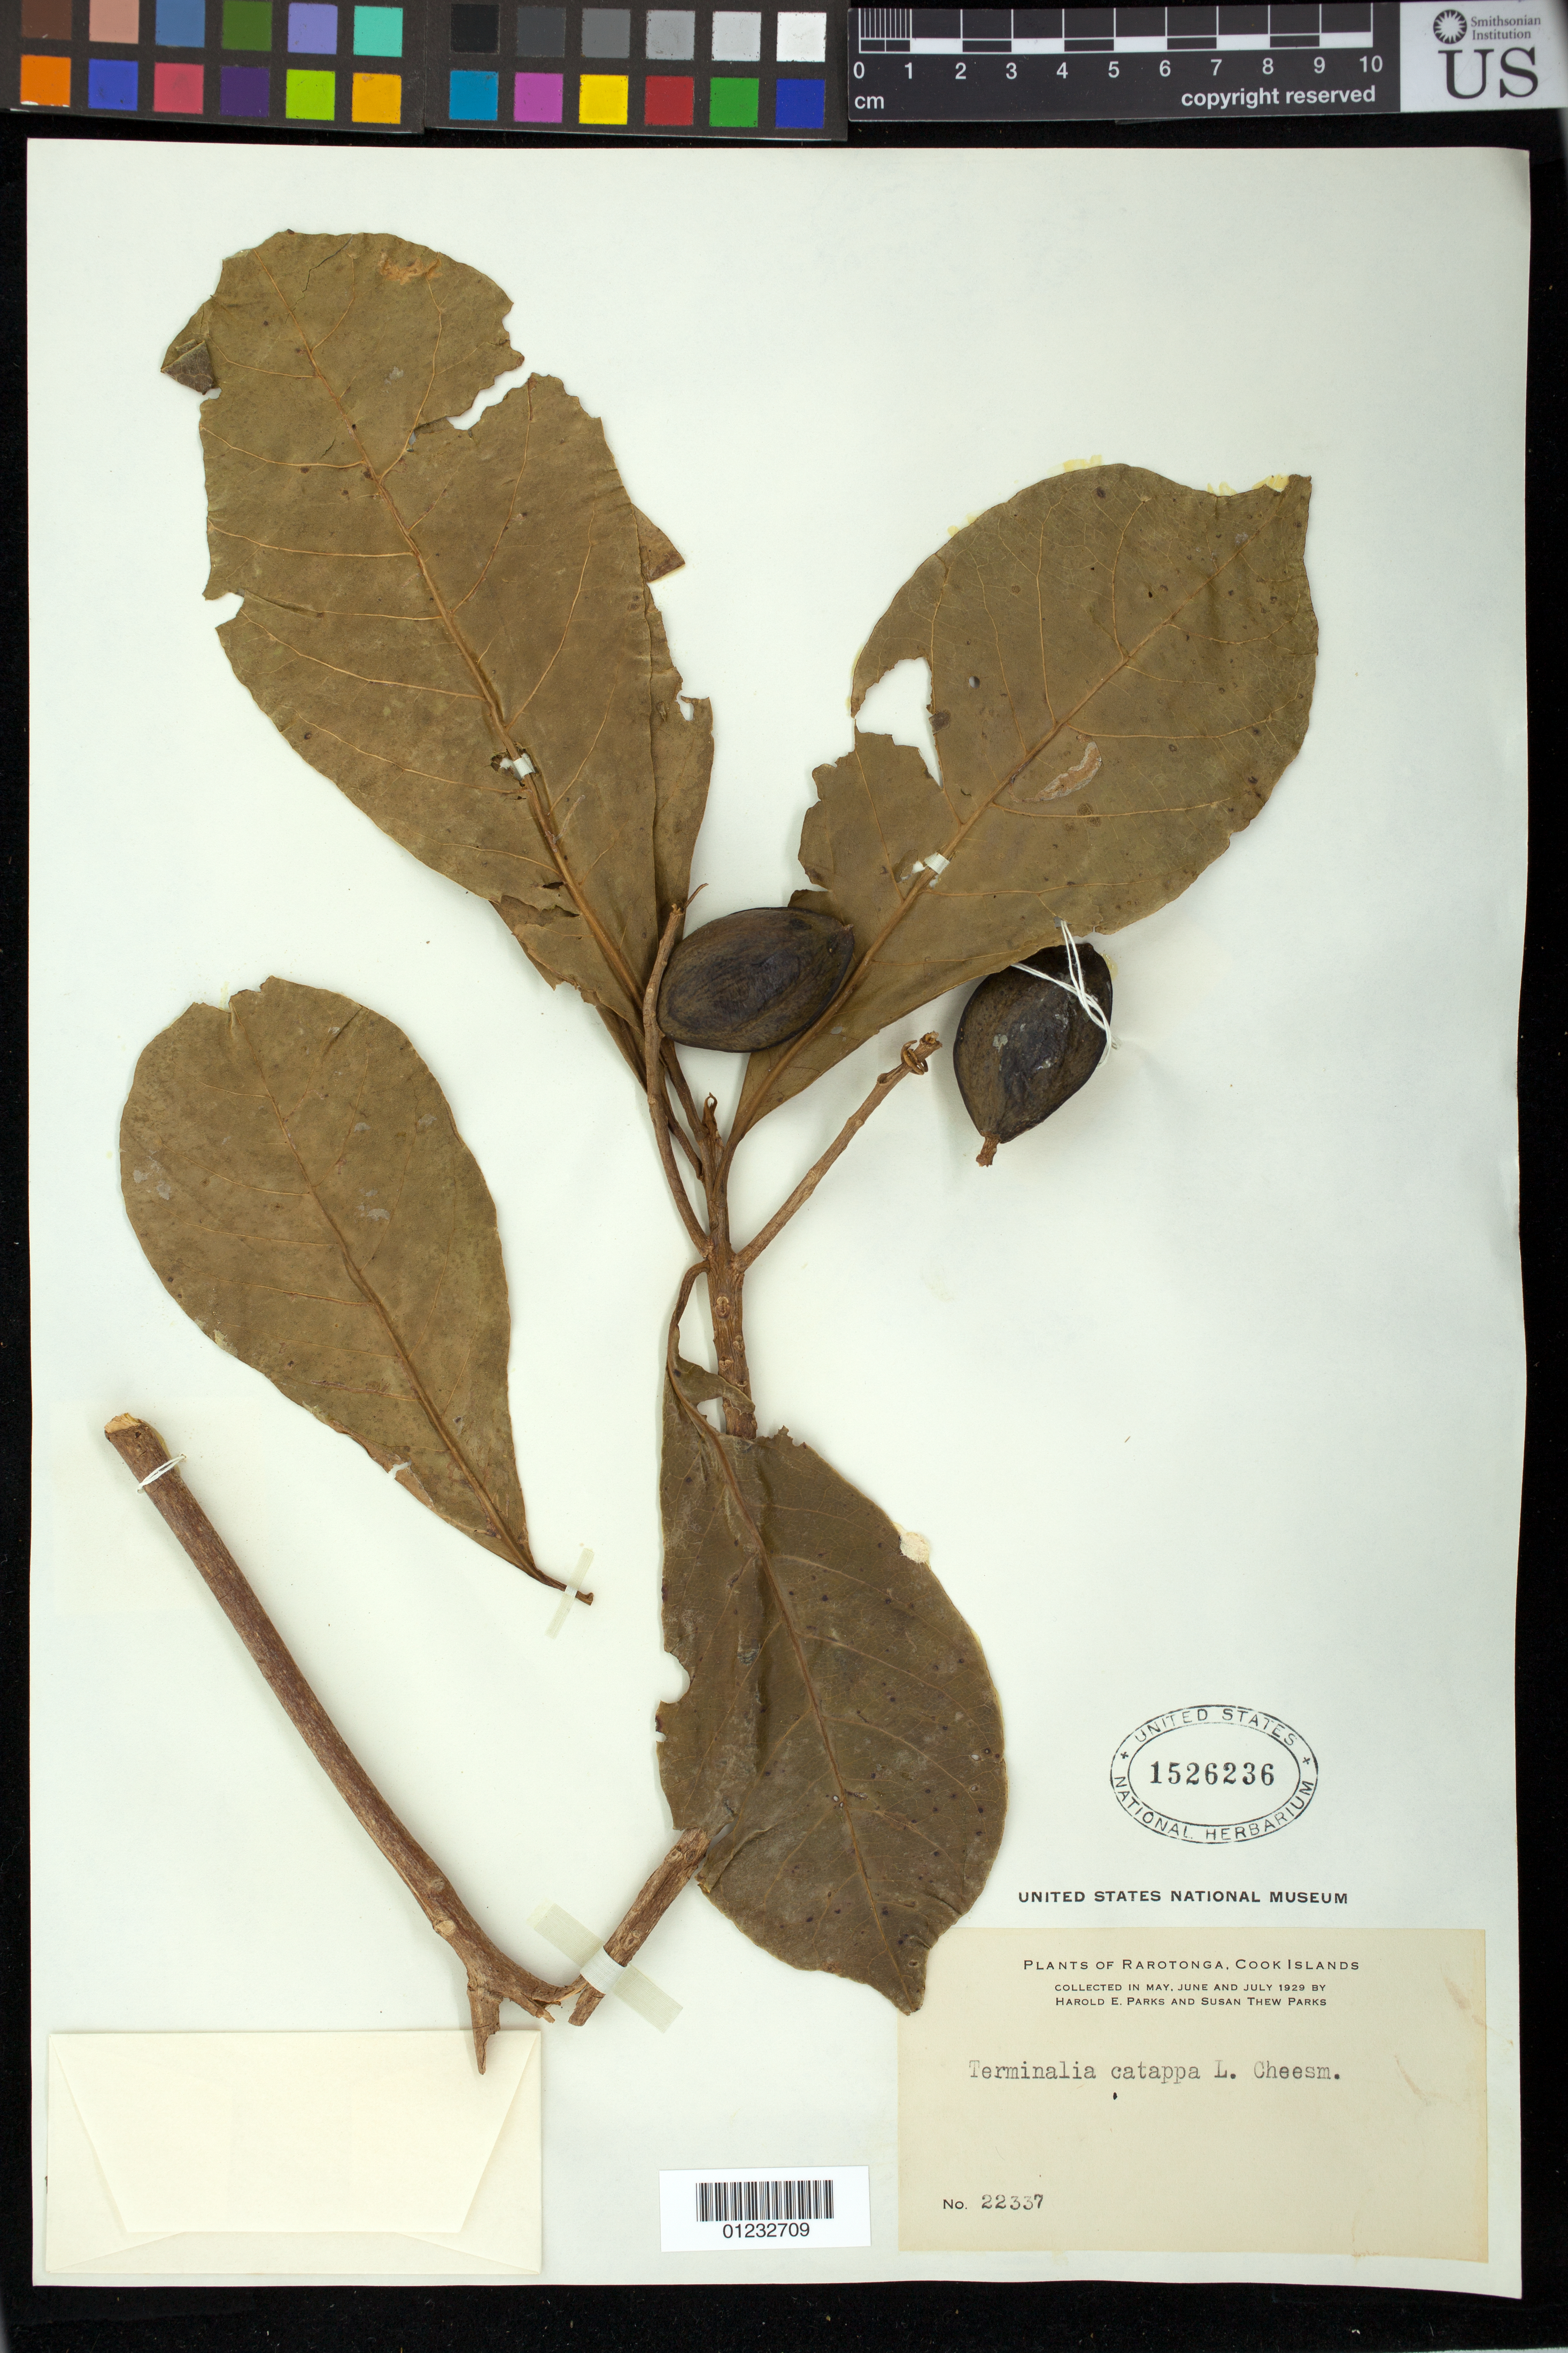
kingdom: Plantae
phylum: Tracheophyta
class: Magnoliopsida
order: Myrtales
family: Combretaceae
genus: Terminalia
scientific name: Terminalia catappa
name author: L.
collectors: H. E. Parks & S. Parks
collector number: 22337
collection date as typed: May-Jul 1929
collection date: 1929-05/1929-07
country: Cook Islands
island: Rarotonga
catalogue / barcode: US 1526236